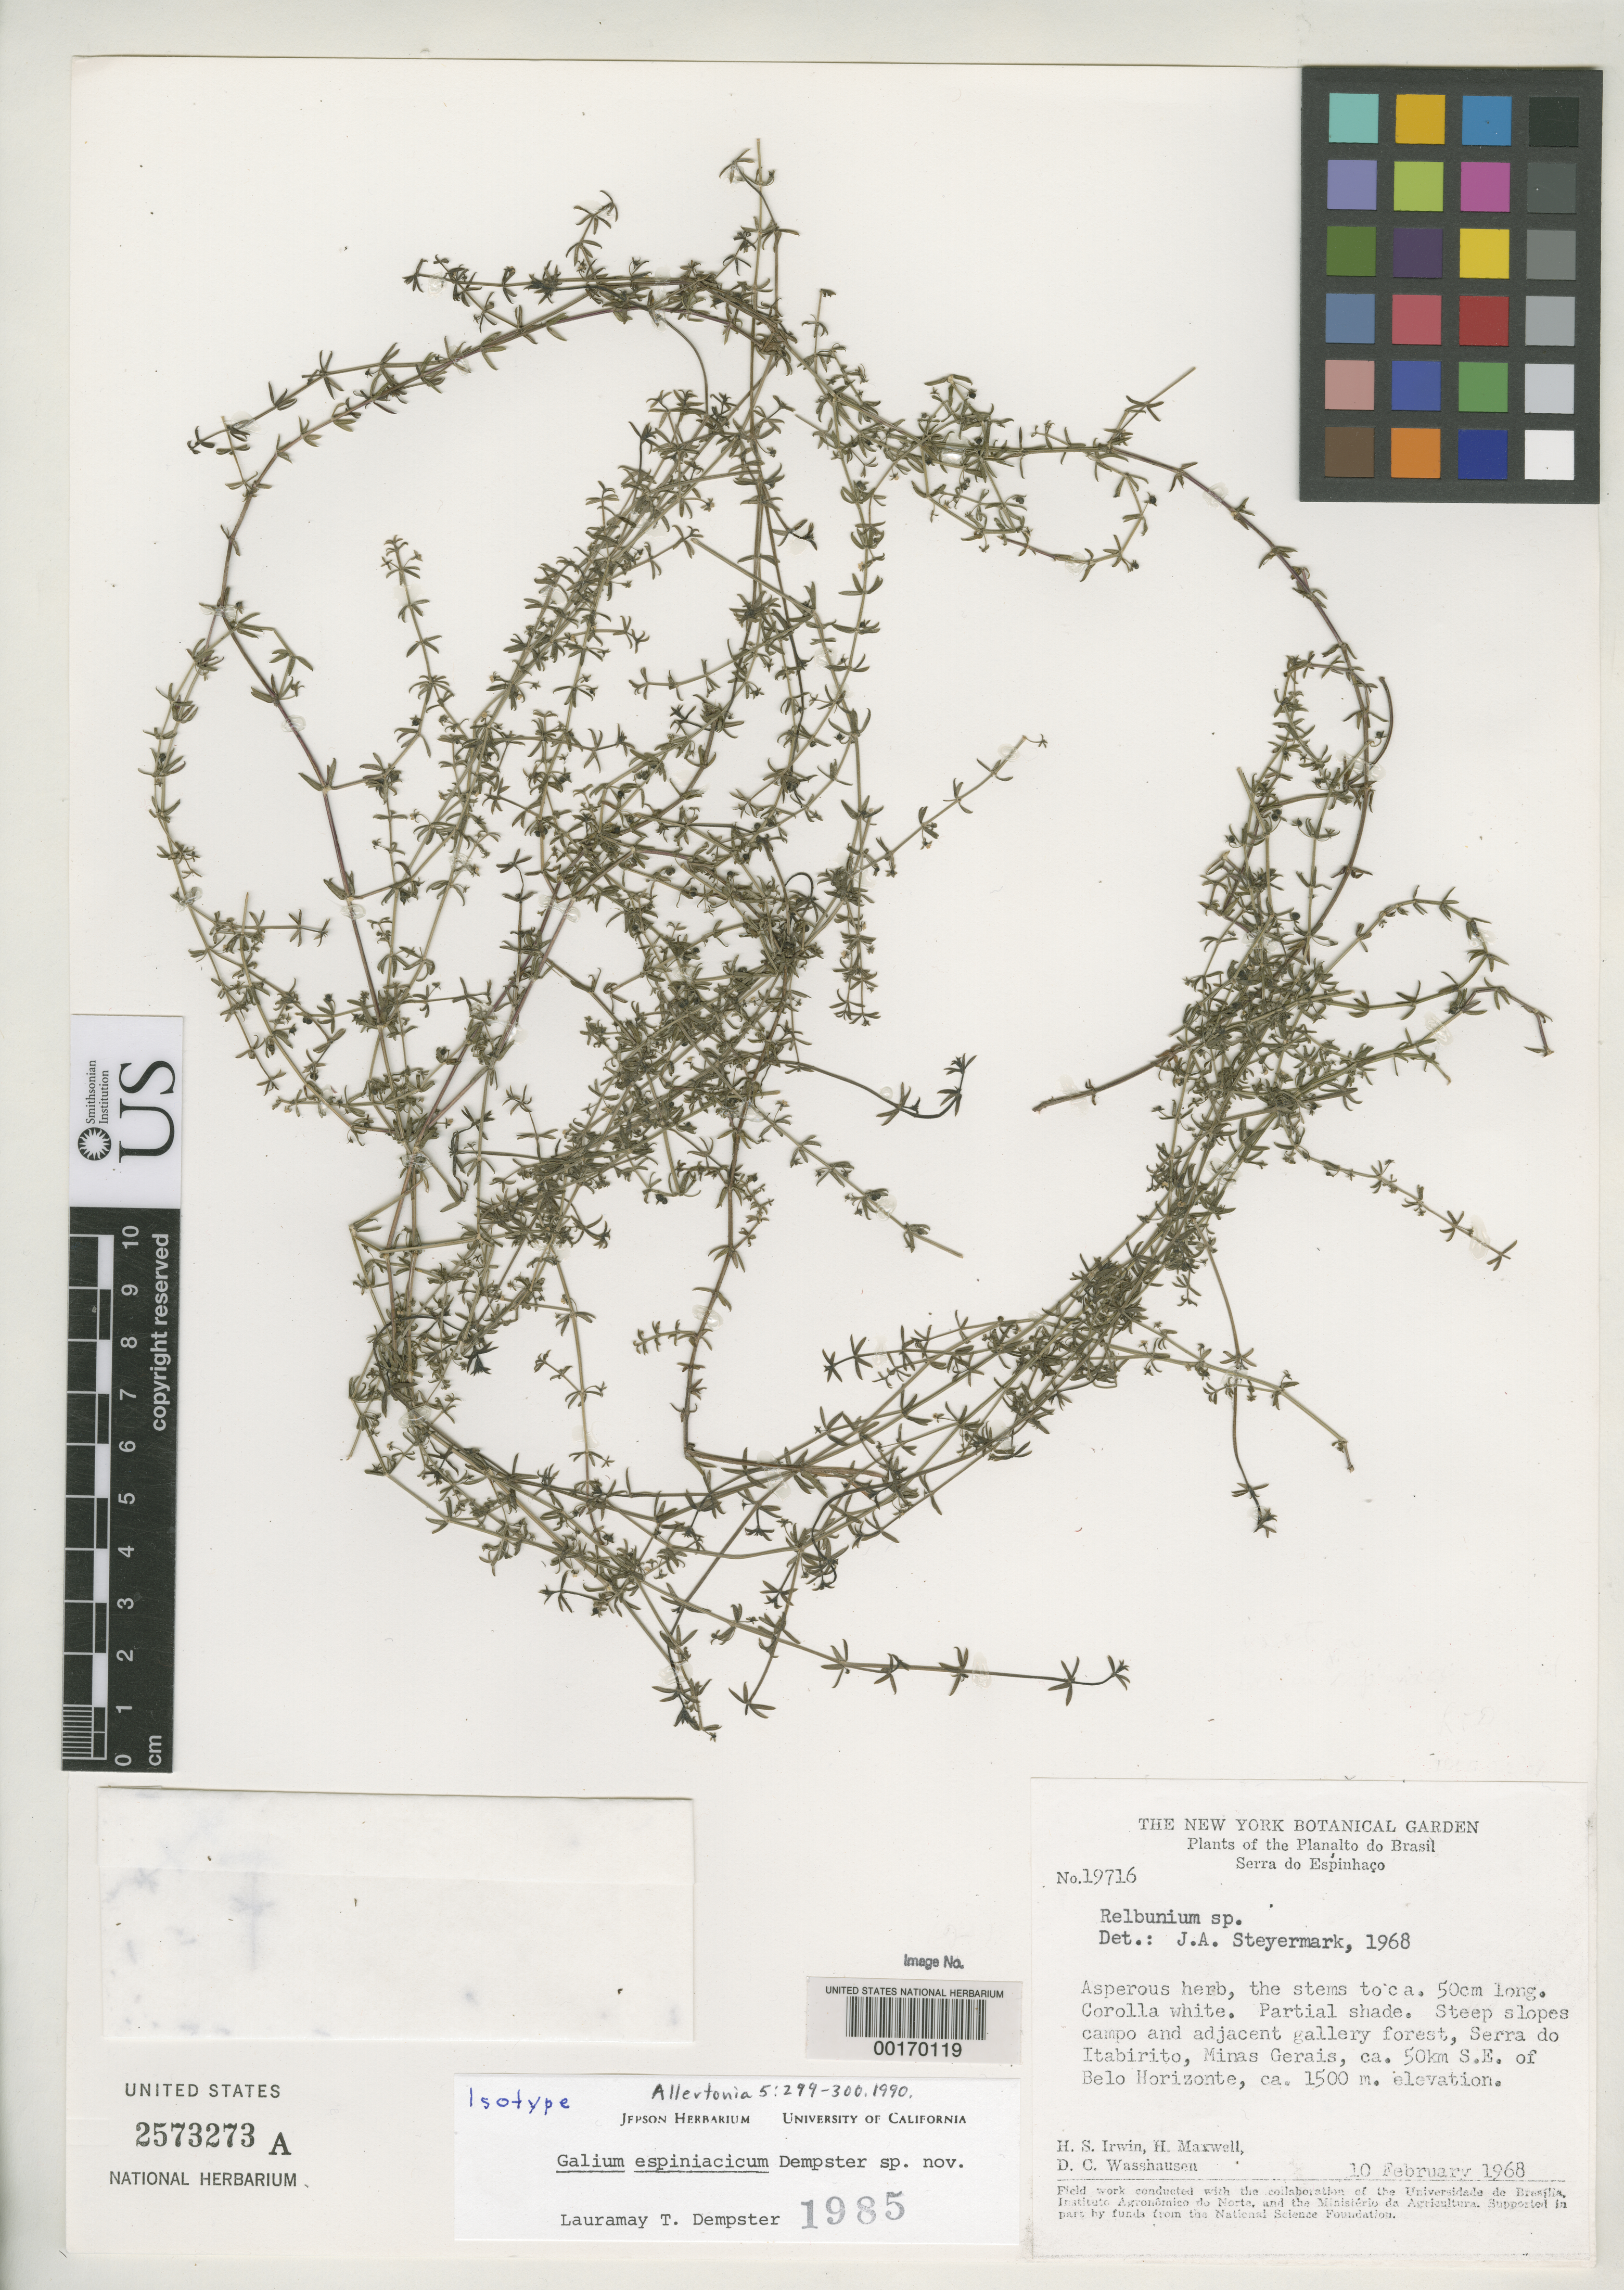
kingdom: Plantae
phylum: Tracheophyta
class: Magnoliopsida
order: Gentianales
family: Rubiaceae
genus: Galium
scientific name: Galium espiniacicum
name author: Dempster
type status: Isotype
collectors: H. Irwin, H. Maxwell & D. C. Wasshausen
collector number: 19716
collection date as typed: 10 Feb 1990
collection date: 1990-02-10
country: Brazil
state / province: Minas Gerais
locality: Serra do Itabirito, ca. 50 km SE of Belo Horizonte, steep slopes Campo and adjacent gallery forest.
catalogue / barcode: US 2573273A